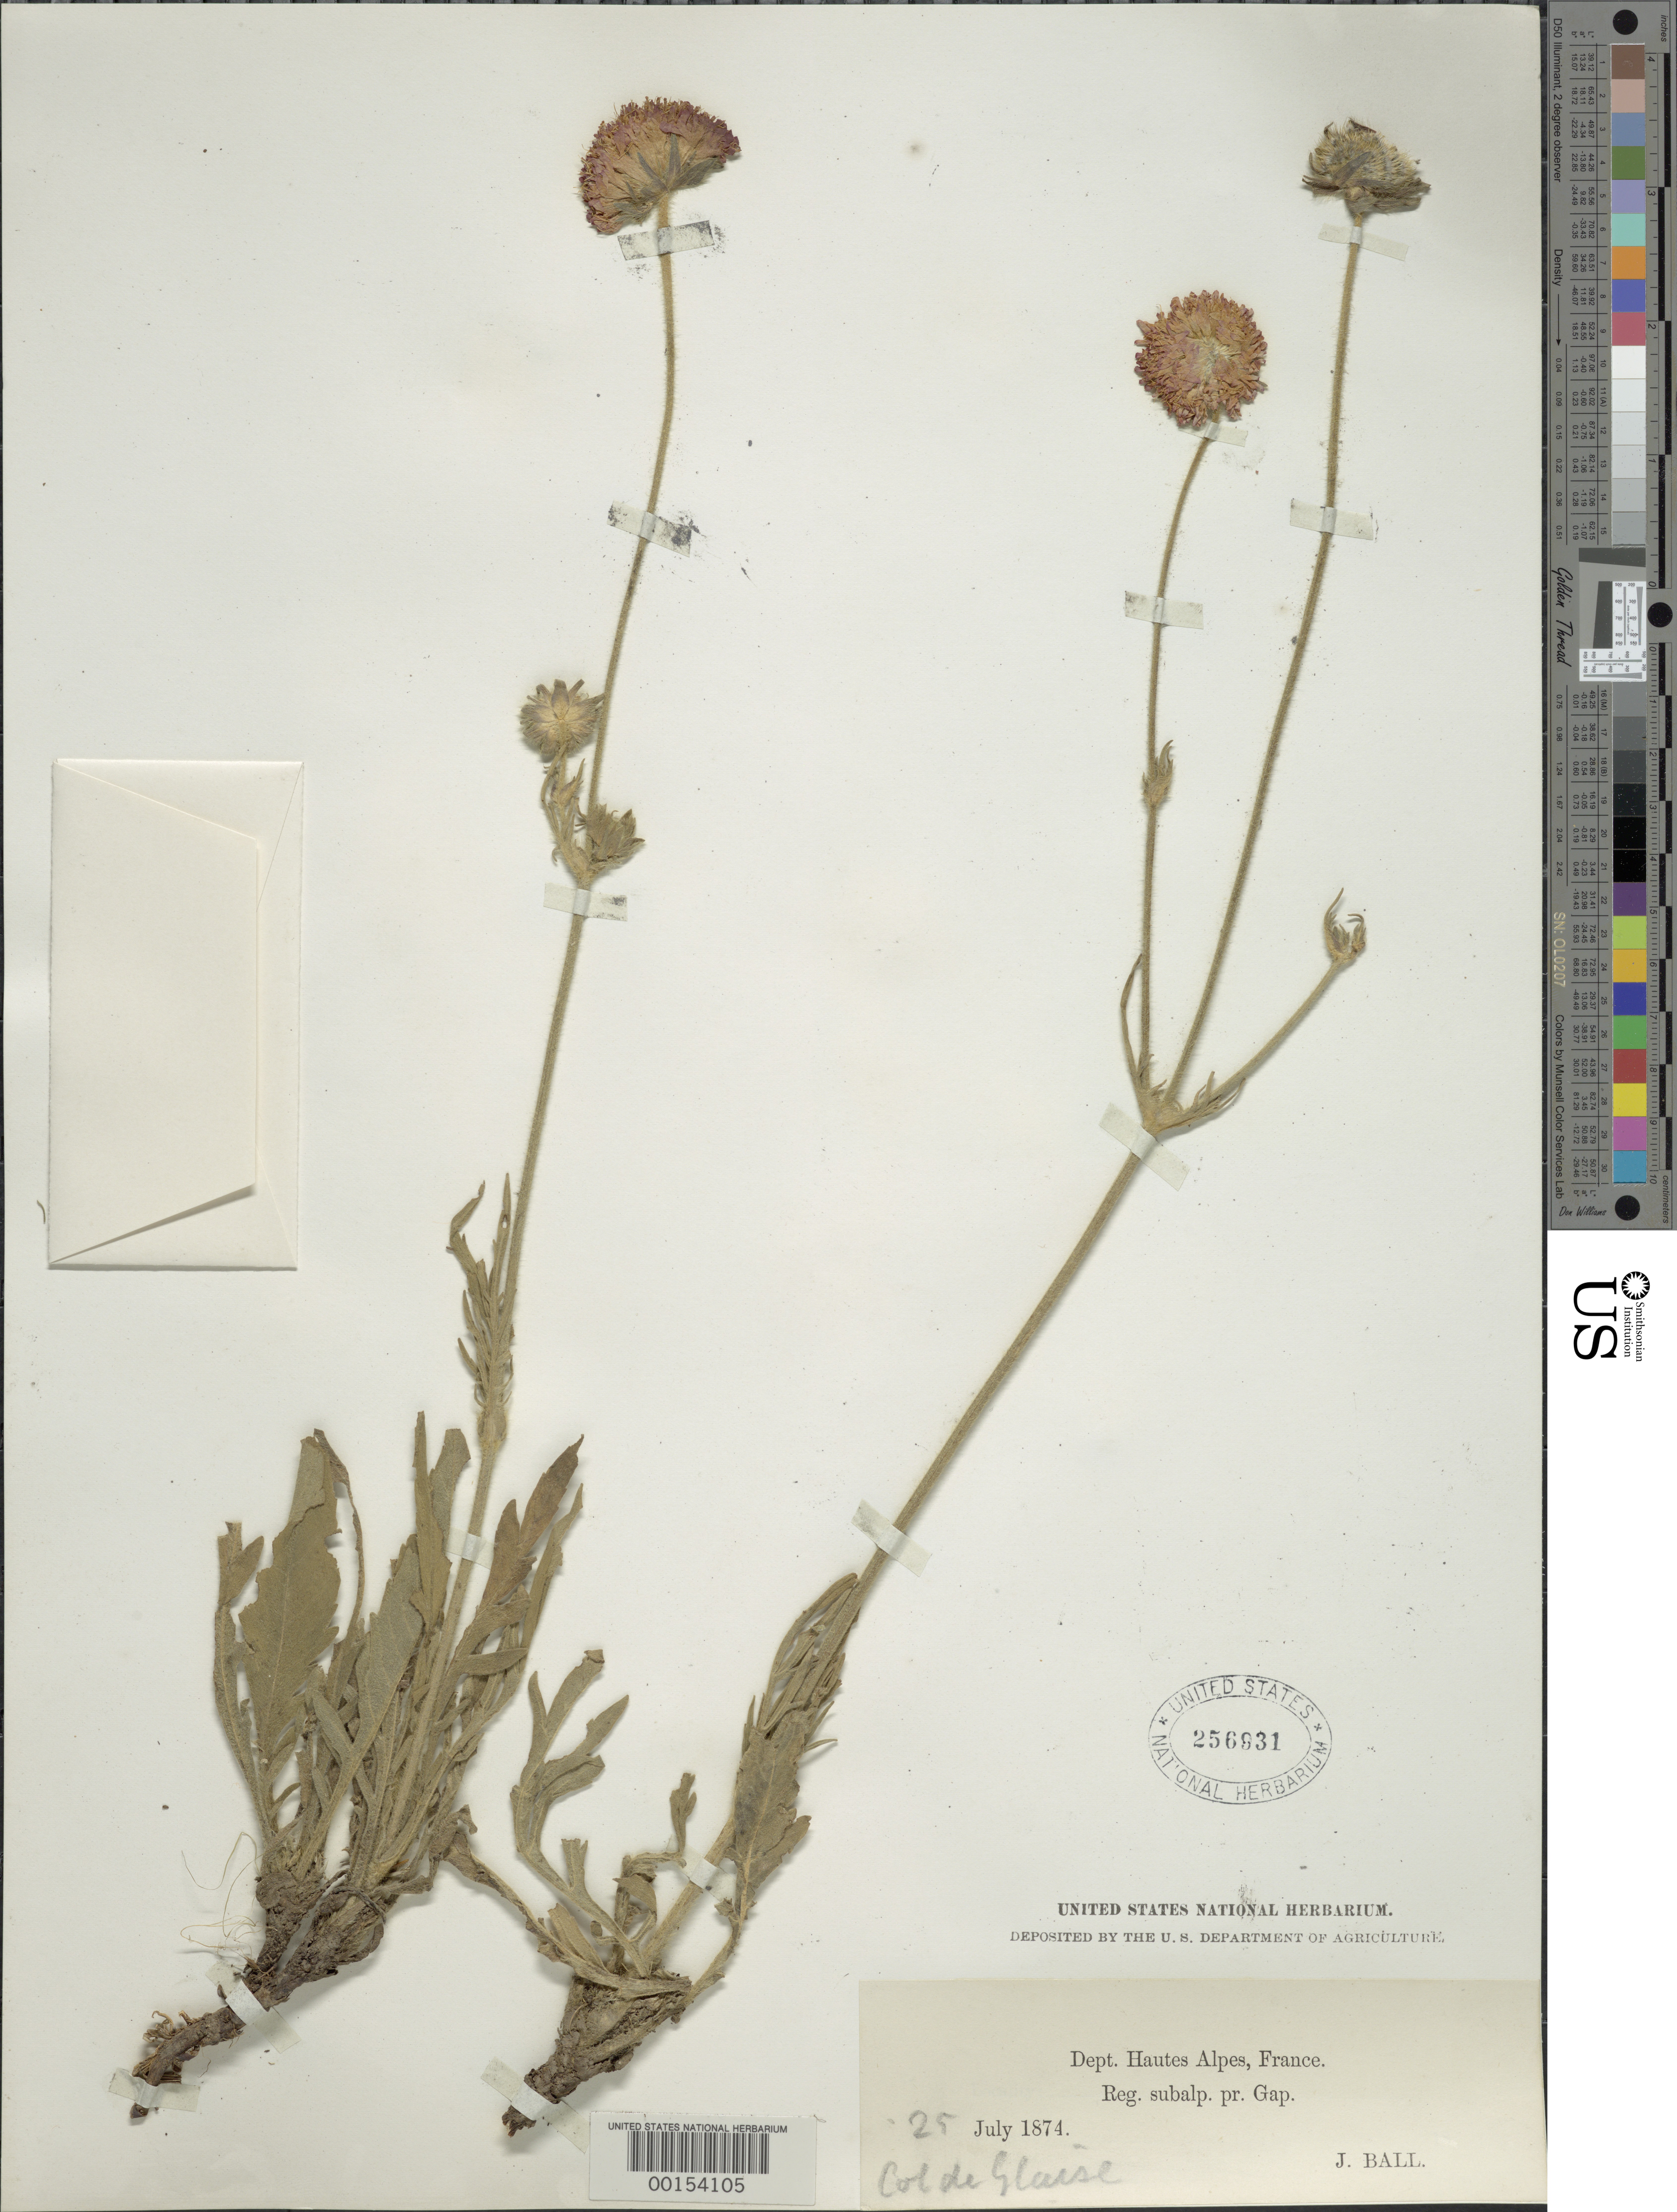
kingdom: Plantae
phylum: Tracheophyta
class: Magnoliopsida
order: Dipsacales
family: Caprifoliaceae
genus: Scabiosa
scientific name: Scabiosa sp.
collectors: J. Ball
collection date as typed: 25 Jul 1874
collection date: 1874-07-25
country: France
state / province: Provence-Alpes-Côte d'Azur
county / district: Hautes-Alpes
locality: Hautes-Alpes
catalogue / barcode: US 256931